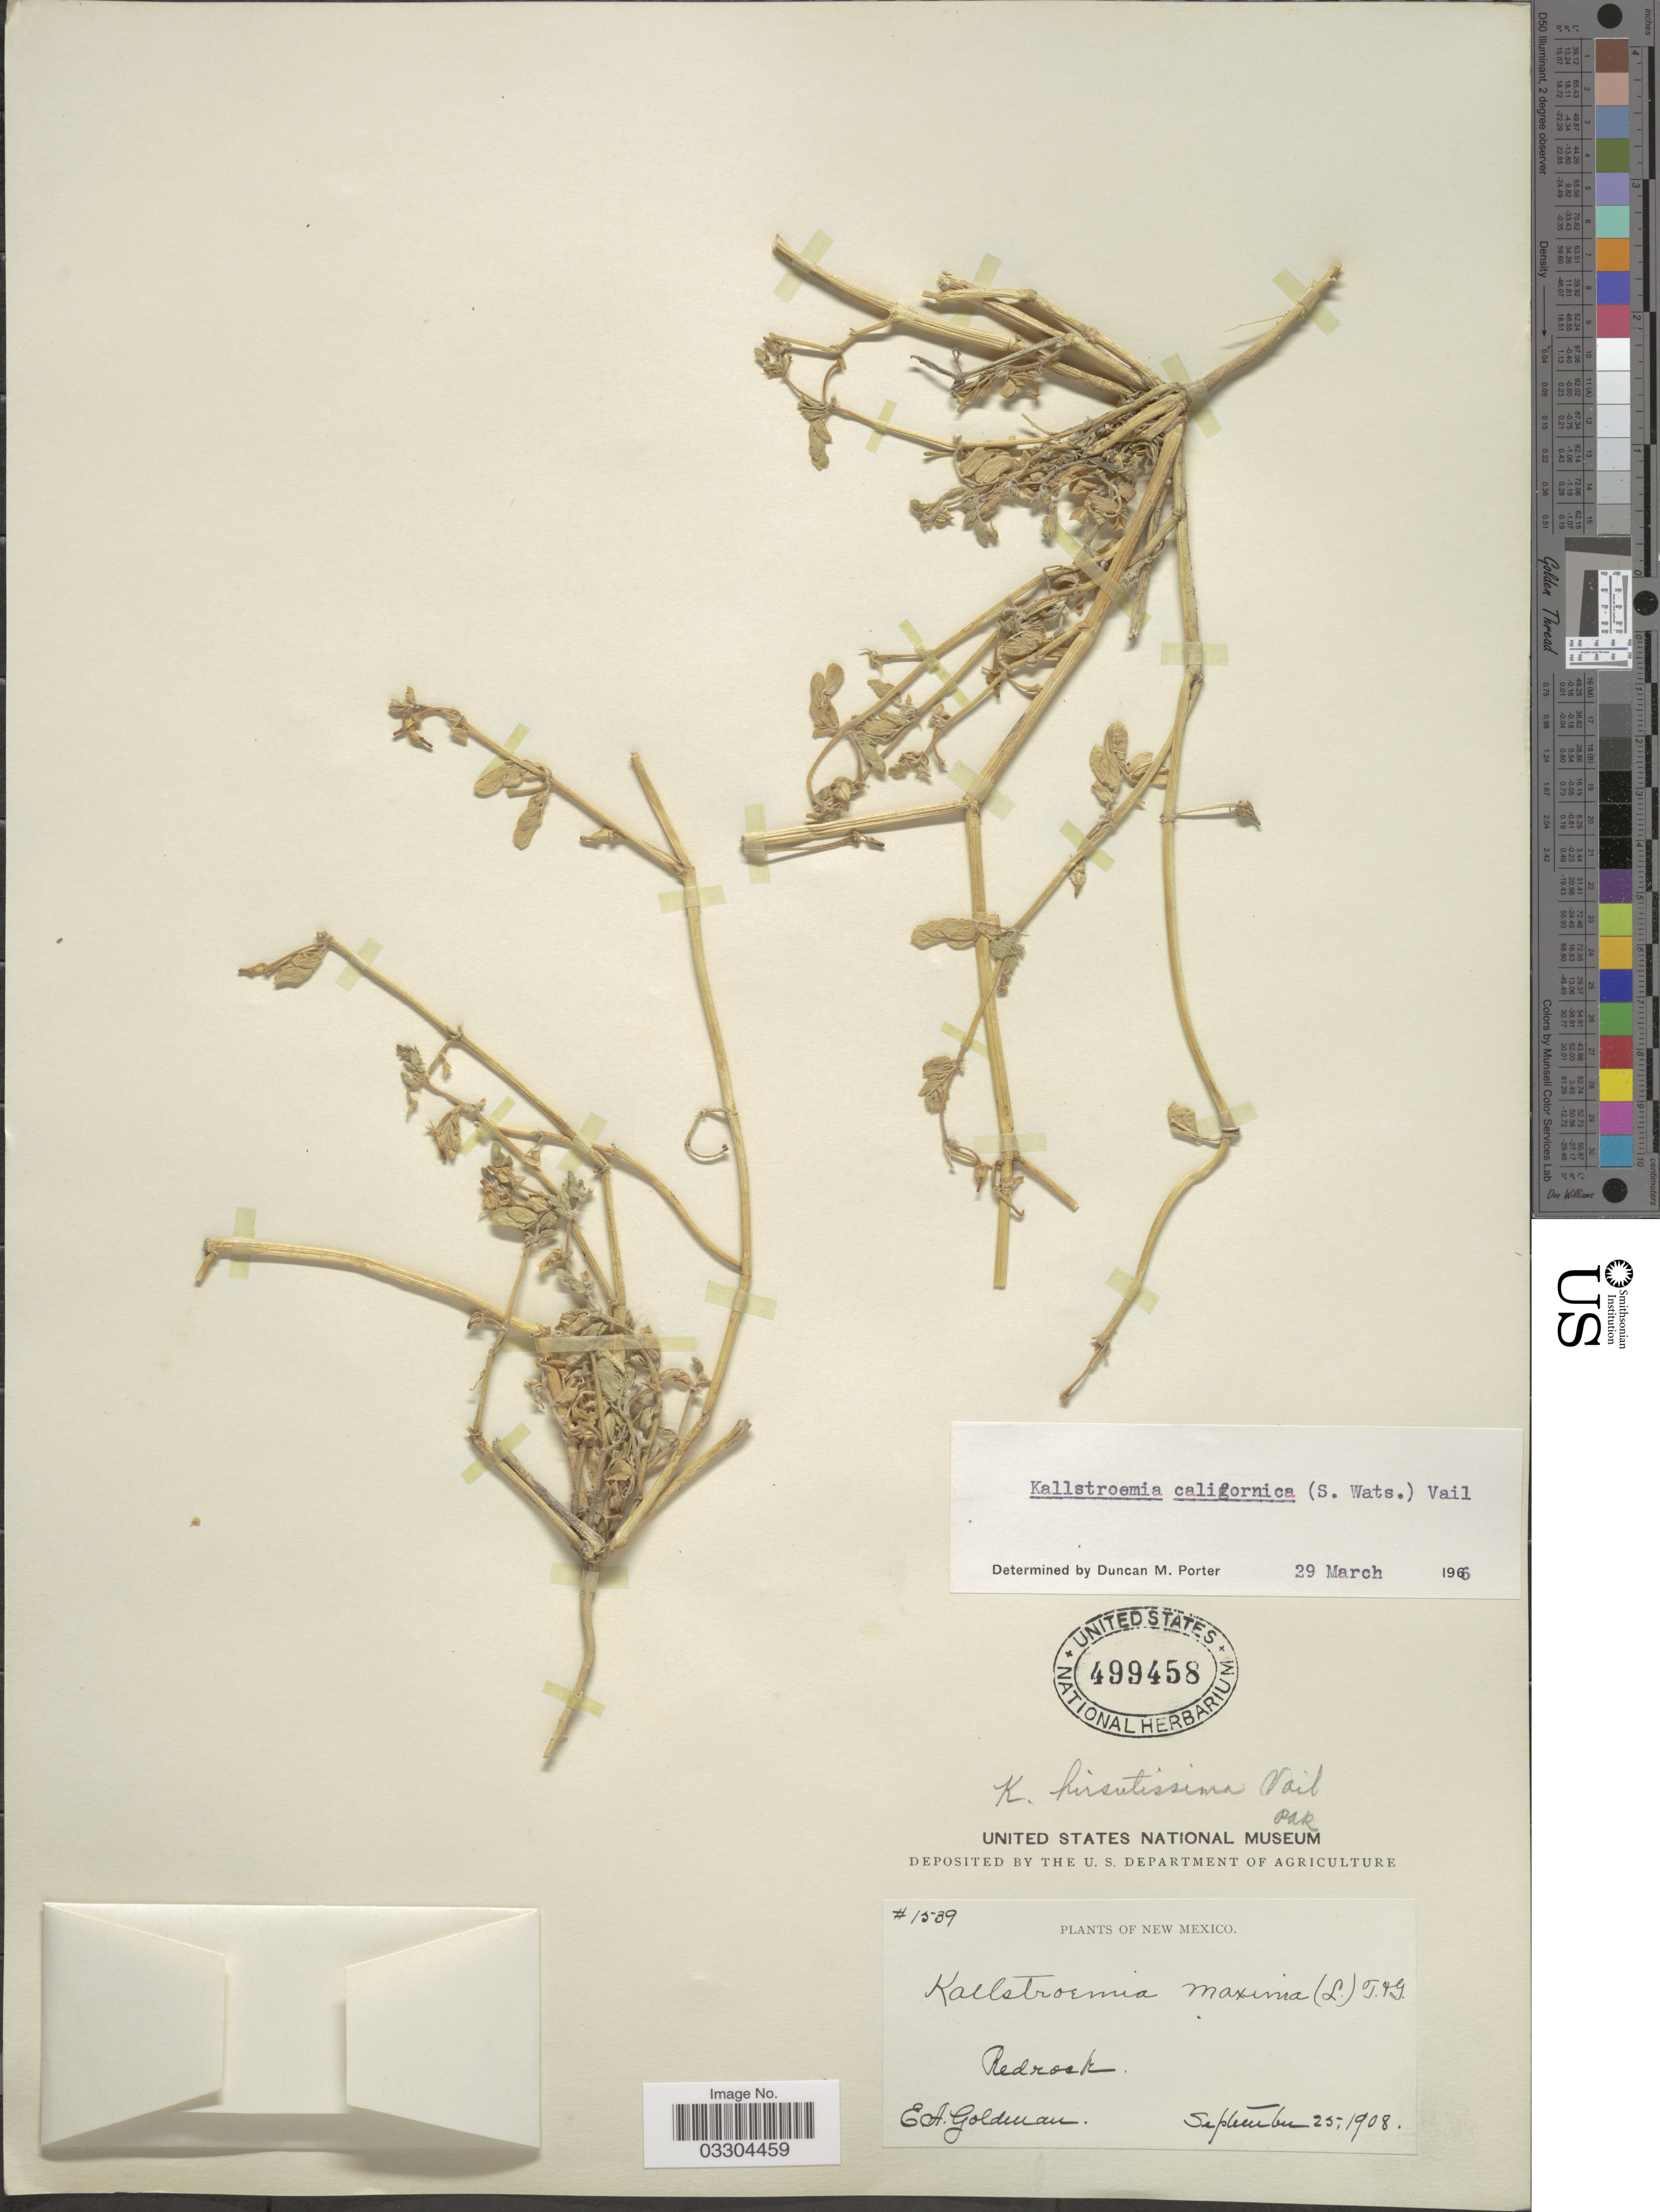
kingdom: Plantae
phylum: Tracheophyta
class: Magnoliopsida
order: Zygophyllales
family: Zygophyllaceae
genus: Kallstroemia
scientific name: Kallstroemia californica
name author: (S. Watson) Vail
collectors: E. A. Goldman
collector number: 1539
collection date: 1908-09-25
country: United States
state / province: New Mexico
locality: Redrock.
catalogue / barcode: US 499458